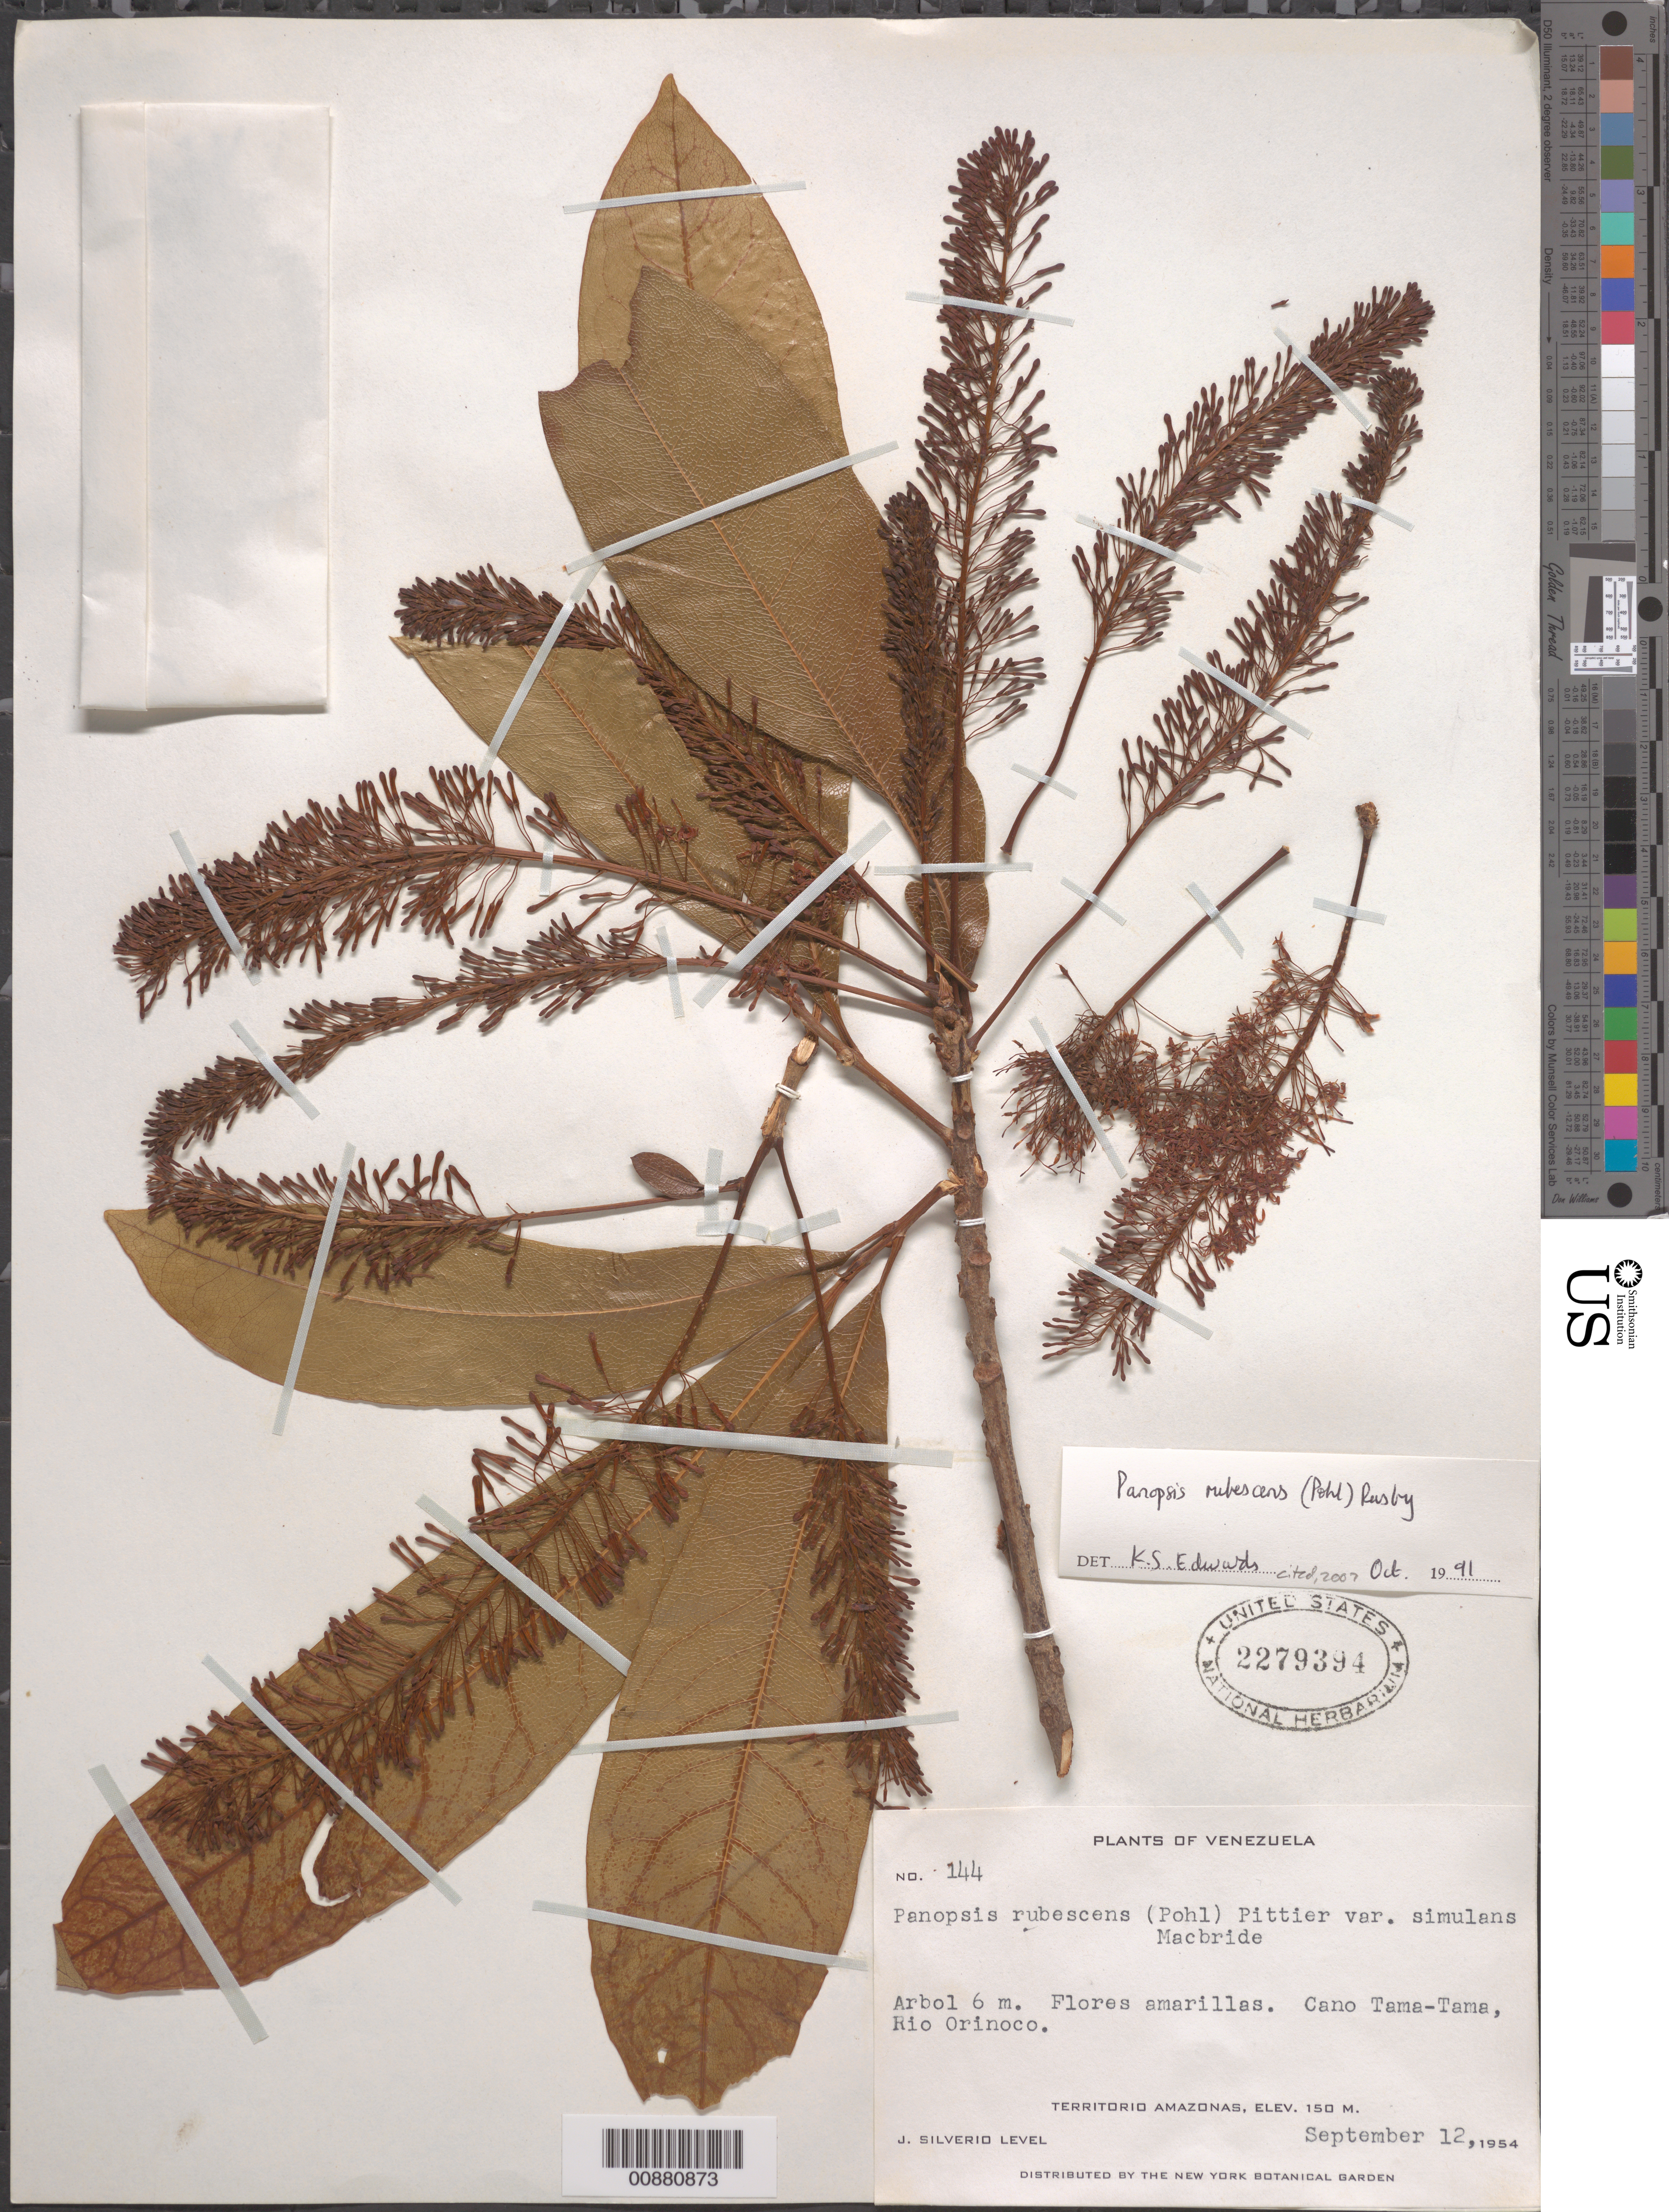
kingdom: Plantae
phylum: Tracheophyta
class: Magnoliopsida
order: Proteales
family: Proteaceae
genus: Panopsis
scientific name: Panopsis rubescens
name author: (Pohl) Pittier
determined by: Edwards, K. S.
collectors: J. Silverio L.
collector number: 144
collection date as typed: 12-Sep-54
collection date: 1954-09-12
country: Venezuela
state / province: Amazonas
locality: Caño Tama-Tama, Río Orinoco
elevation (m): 150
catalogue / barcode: US 2279394